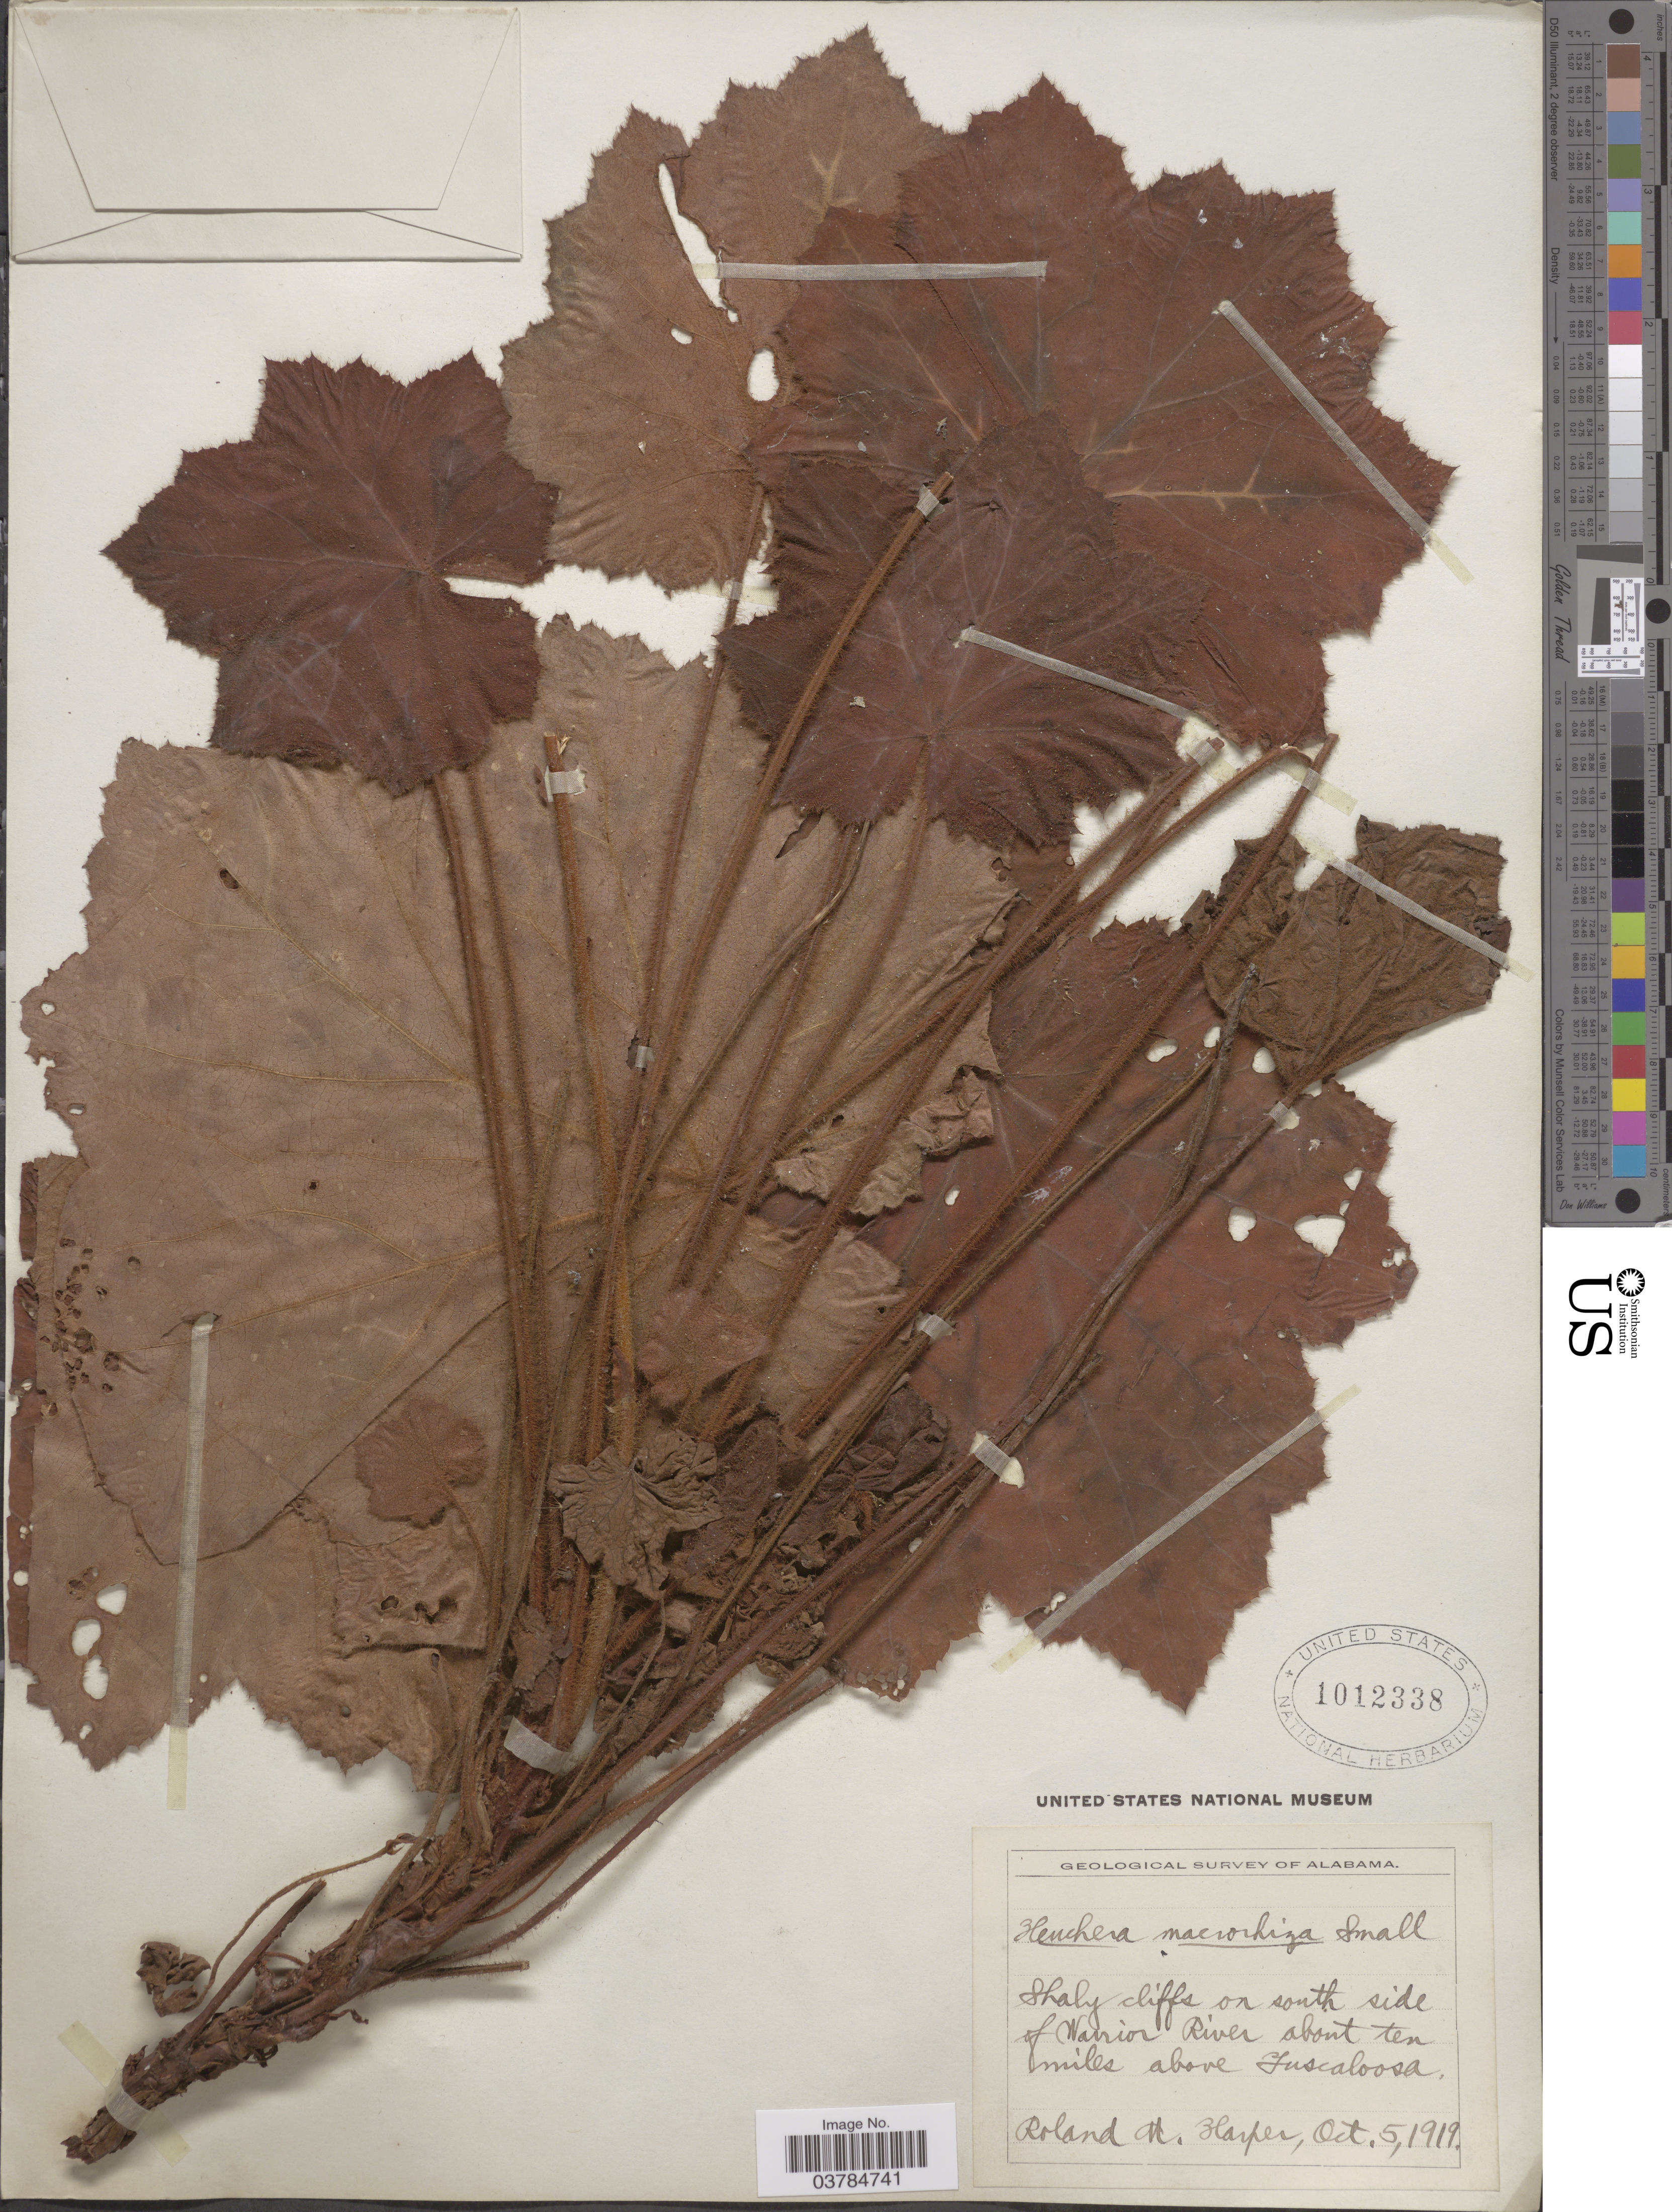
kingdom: Plantae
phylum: Tracheophyta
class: Magnoliopsida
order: Saxifragales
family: Saxifragaceae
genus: Heuchera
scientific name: Heuchera macrorhiza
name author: Small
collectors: R. M. Harper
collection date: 1919-10-05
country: United States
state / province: Alabama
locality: Shaly cliffs on south side of Warrior River about ten miles above Tuscaloosa.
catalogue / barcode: US 1012338